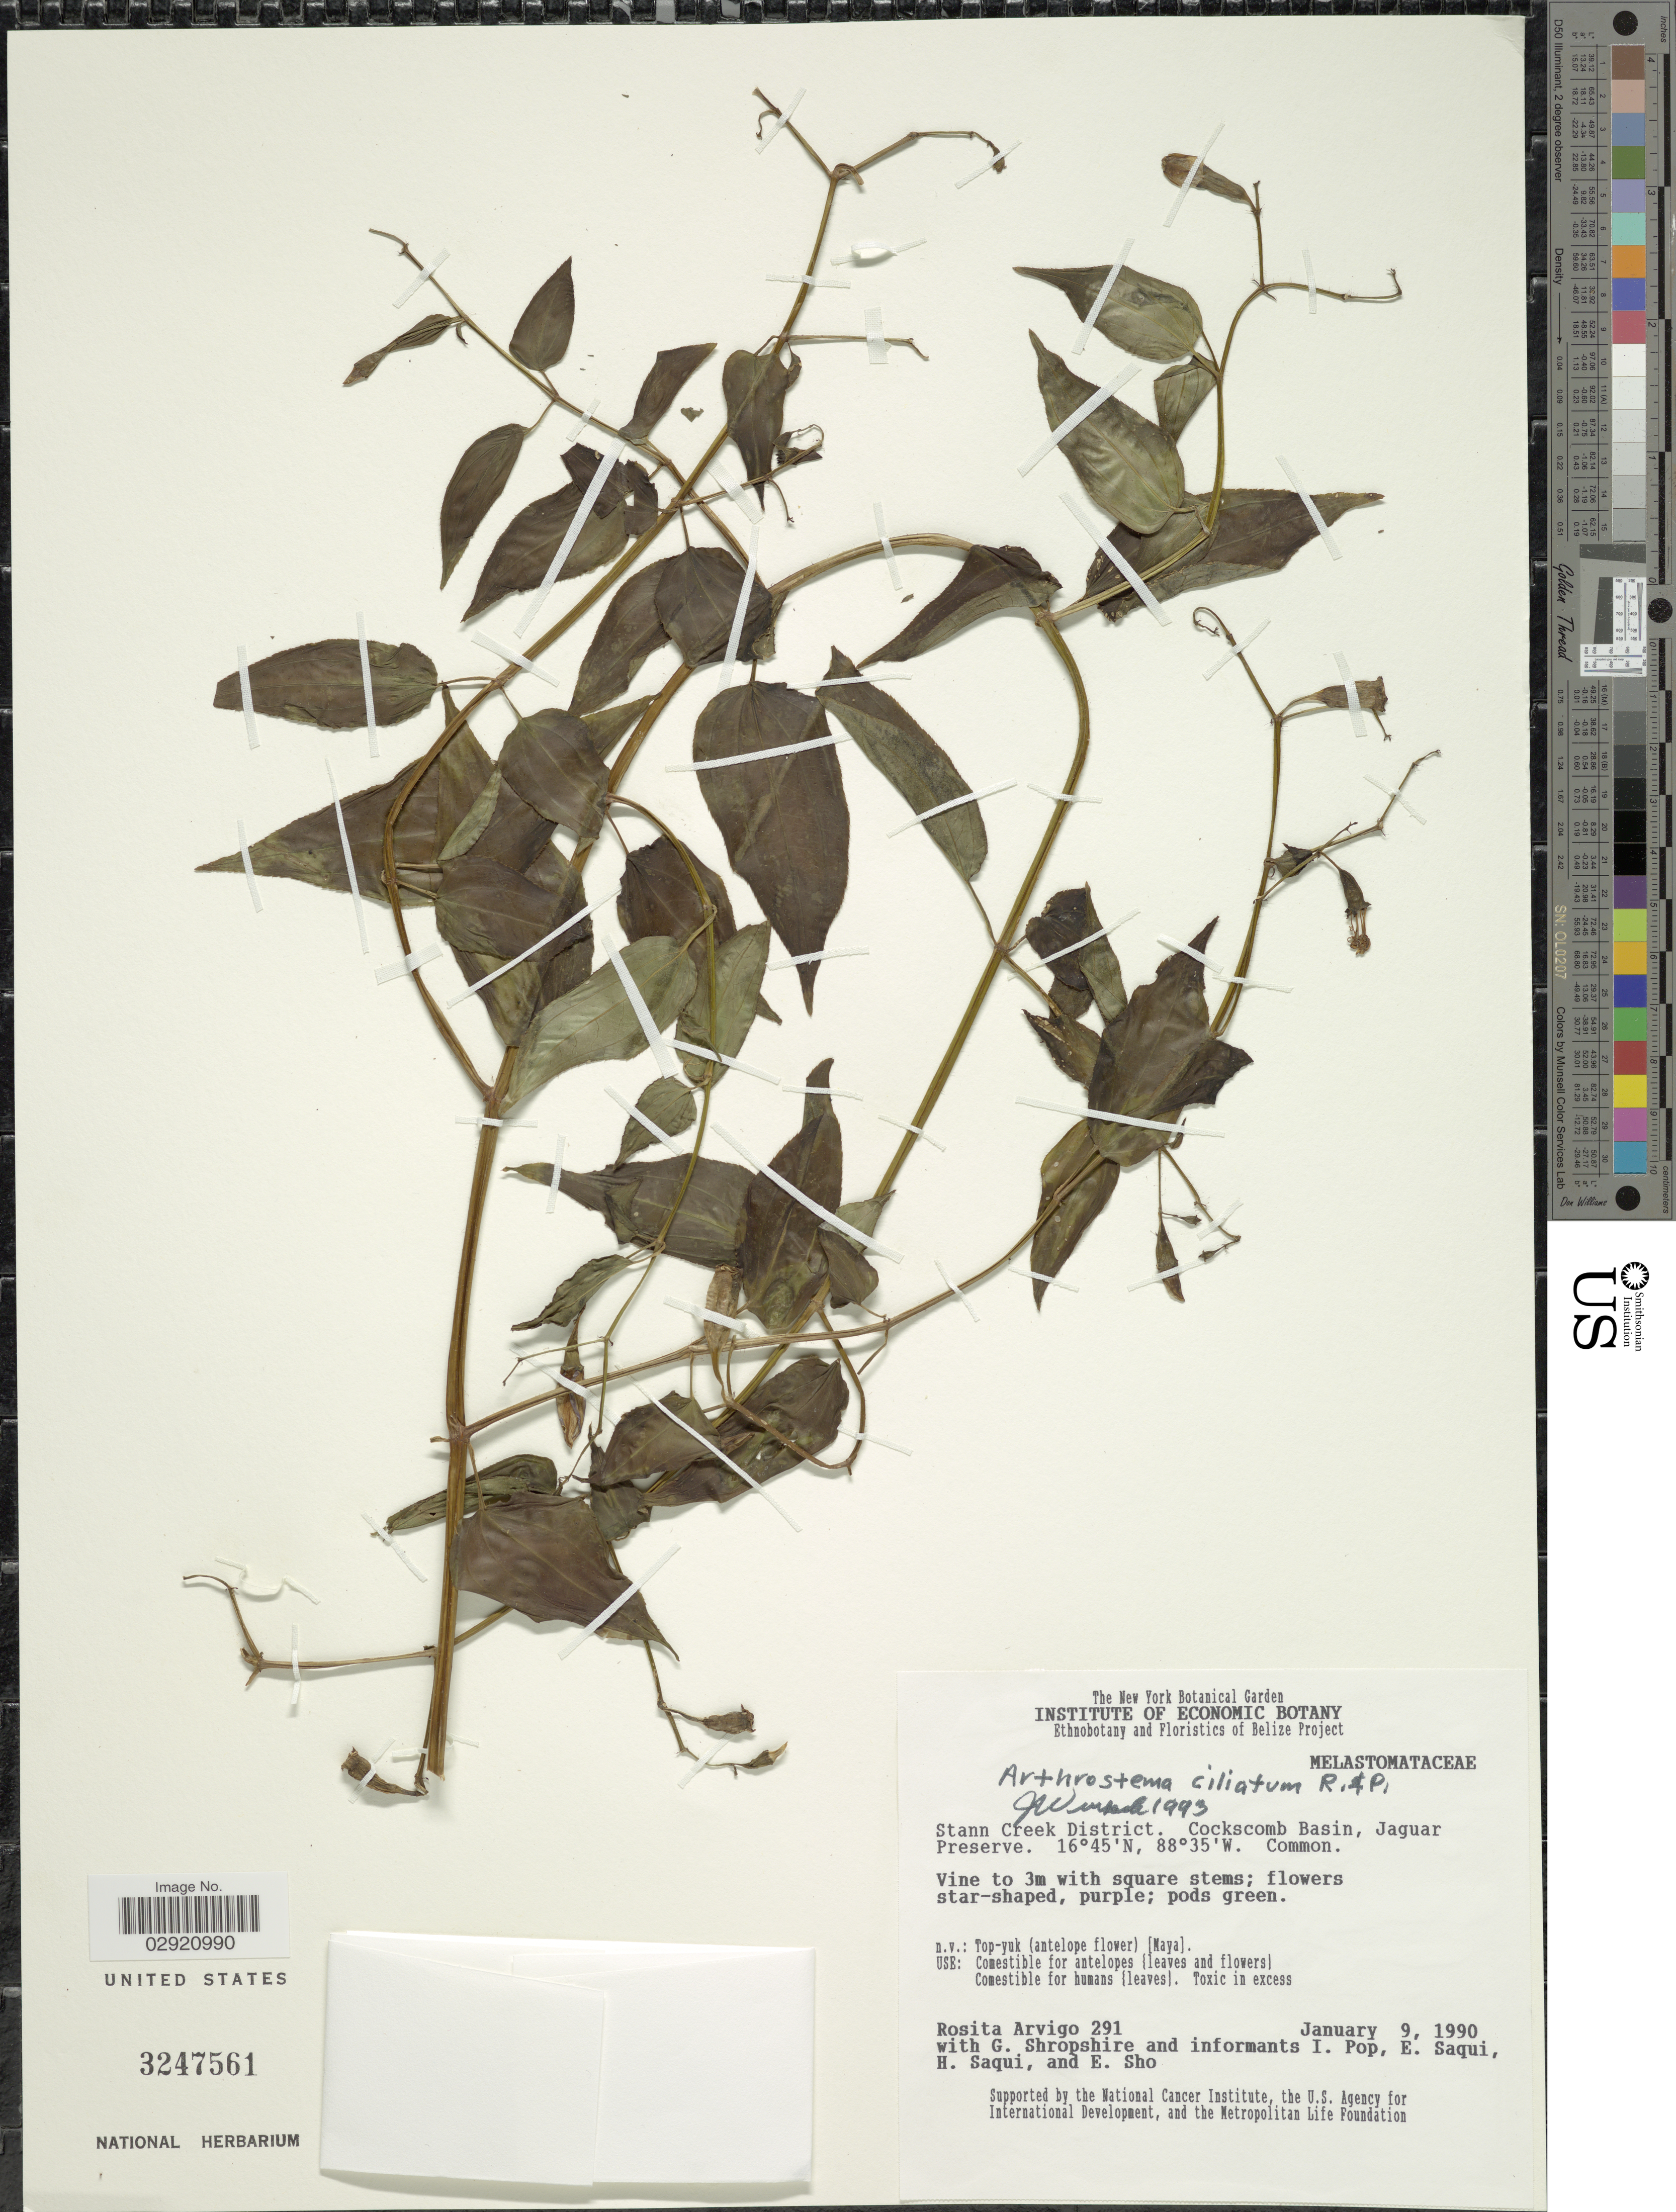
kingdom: Plantae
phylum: Tracheophyta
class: Magnoliopsida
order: Myrtales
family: Melastomataceae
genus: Arthrostemma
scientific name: Arthrostemma ciliatum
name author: Pav. ex D. Don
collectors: R. Arvigo, G. Shropshire, I. Pop, E. Saqui & et al.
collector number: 291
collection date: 1990-01-09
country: Belize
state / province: Stann Creek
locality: Stann Creek District. Cockscomb Basin, Jaguar Preserve.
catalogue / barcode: US 3247561